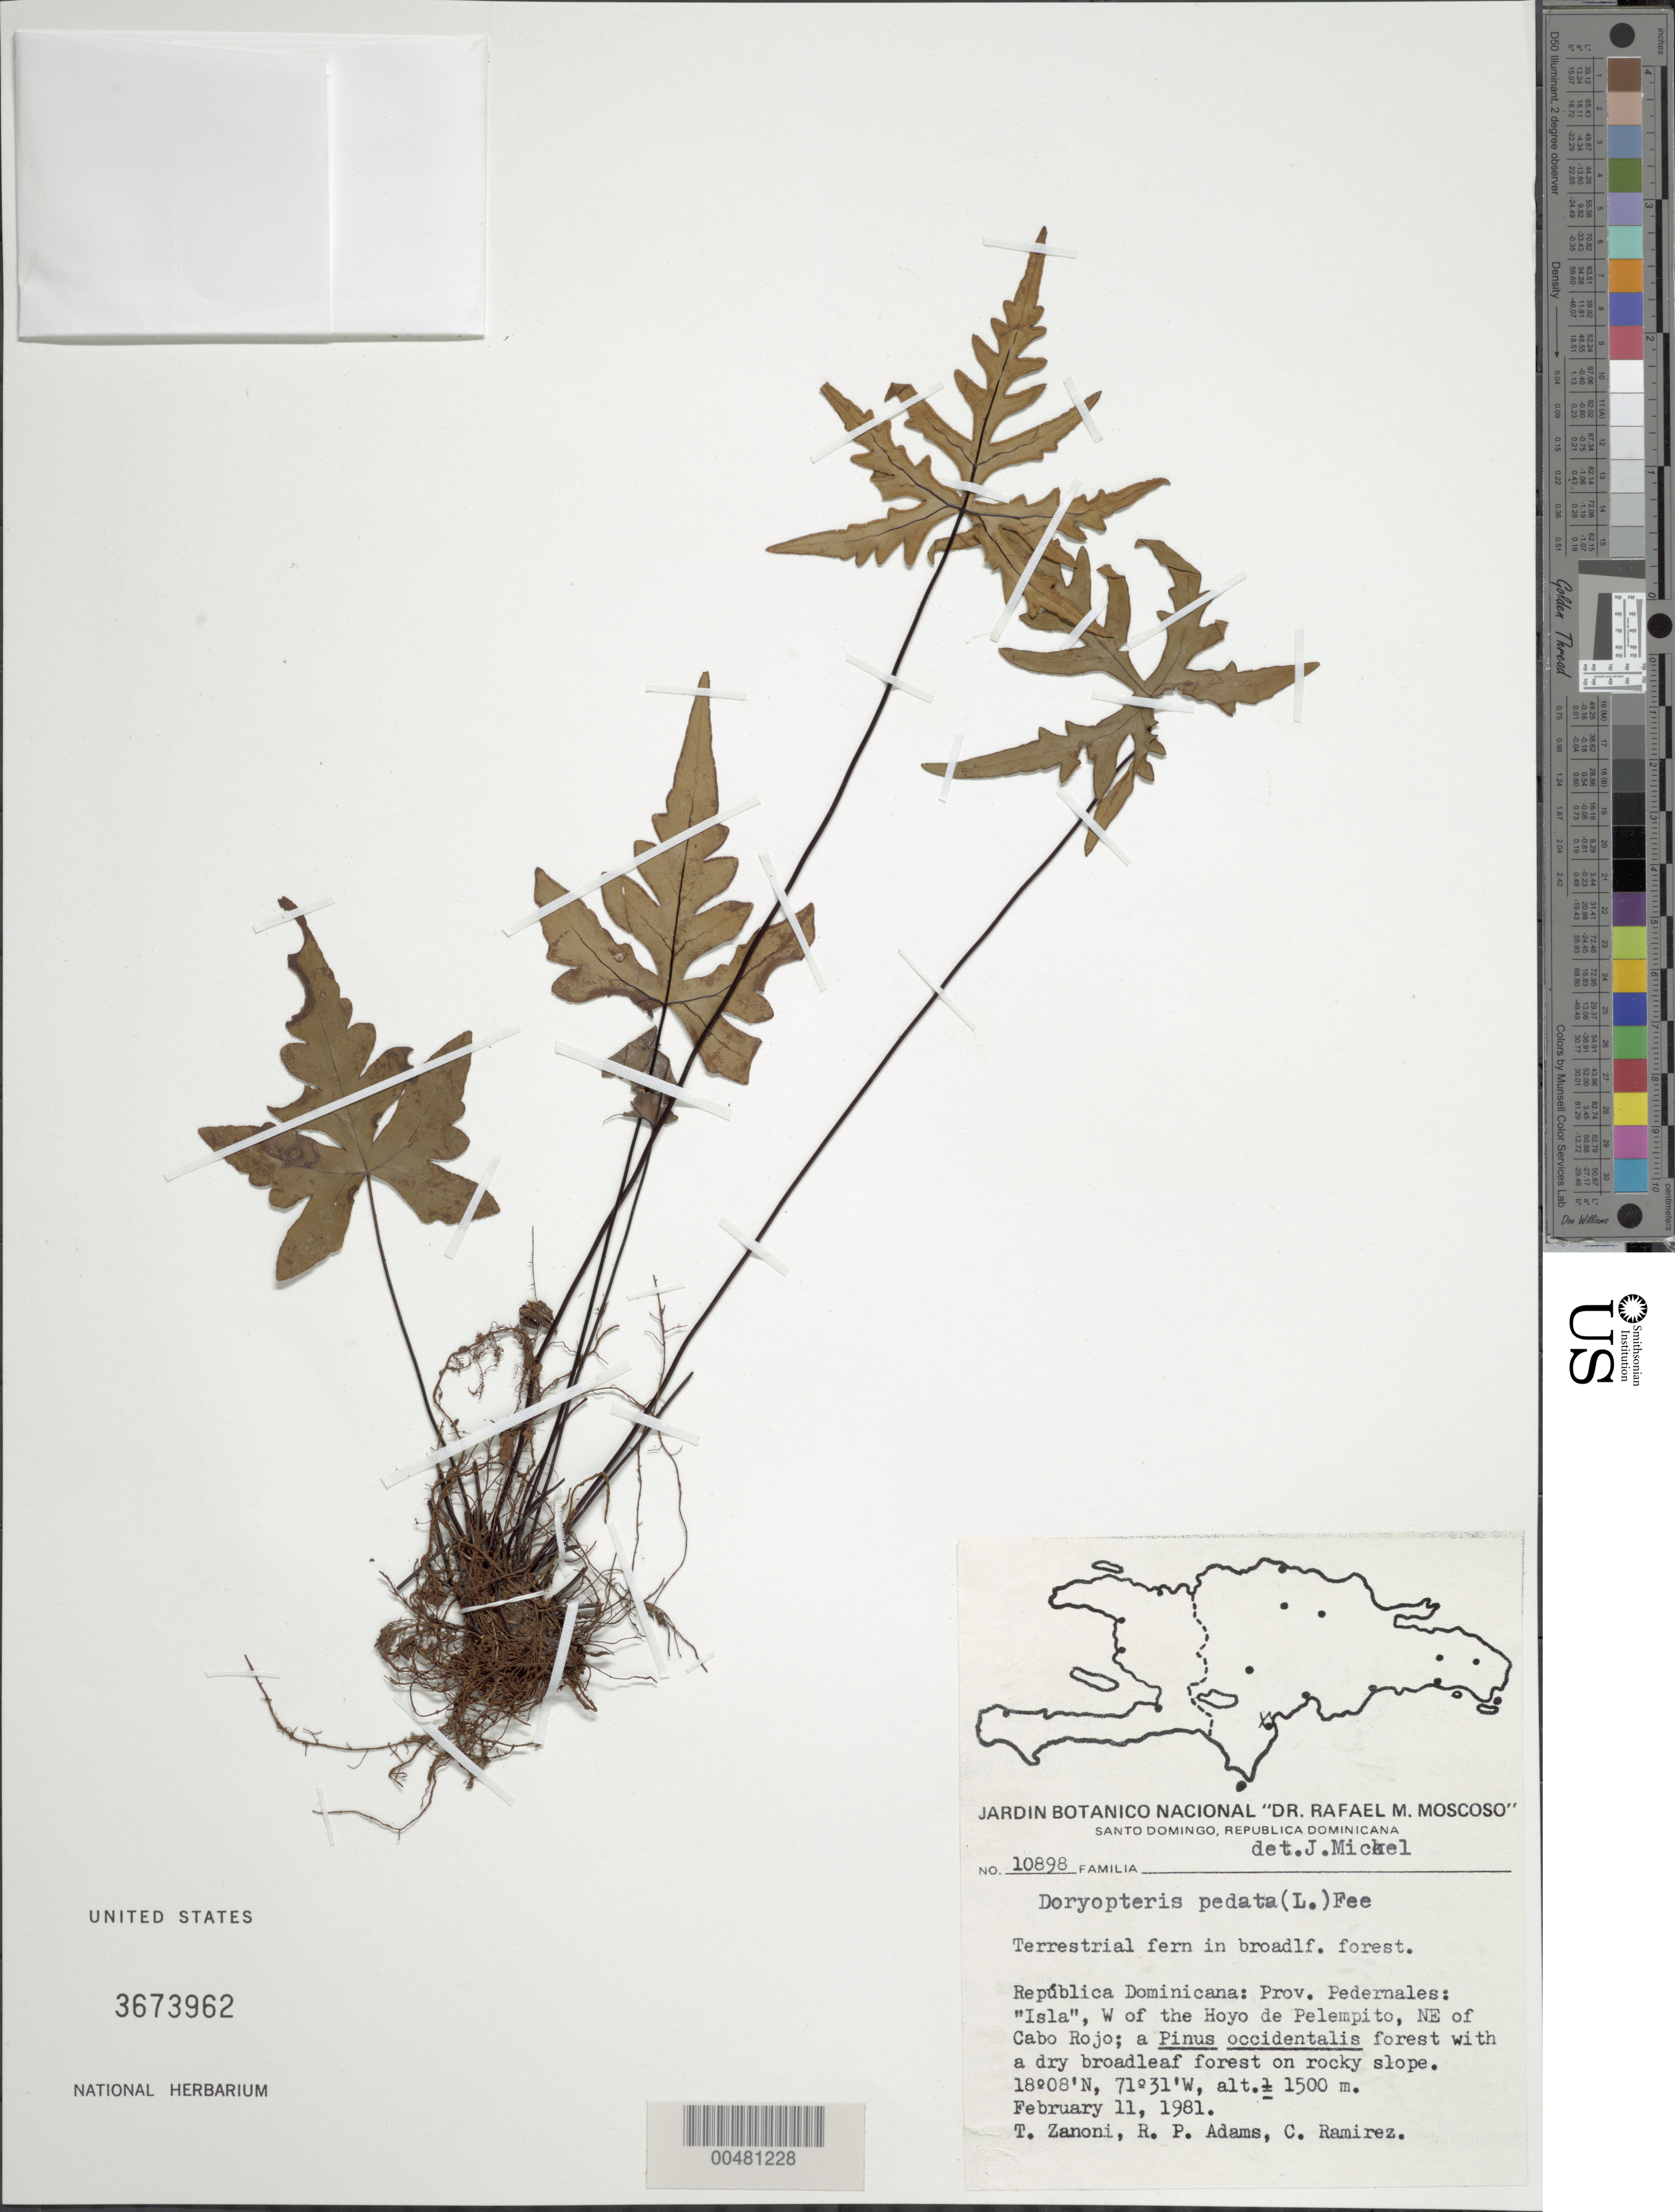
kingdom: Plantae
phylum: Tracheophyta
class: Polypodiopsida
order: Polypodiales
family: Pteridaceae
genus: Doryopteris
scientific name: Doryopteris pedata var. typica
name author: (L.) Fée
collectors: T. A. Zanoni, R. P. Adams & C. Ramirez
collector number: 10898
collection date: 1981-02-11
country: Dominican Republic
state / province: Pedernales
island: Hispaniola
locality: "Isla", W of the Hoyo de Pelempito, NE of Cabo Rojo.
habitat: A Pinus occidentalis forest with a dry boradleaf forest on rocky slope. In boradleaf forest.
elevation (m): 1500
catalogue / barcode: US 3673962